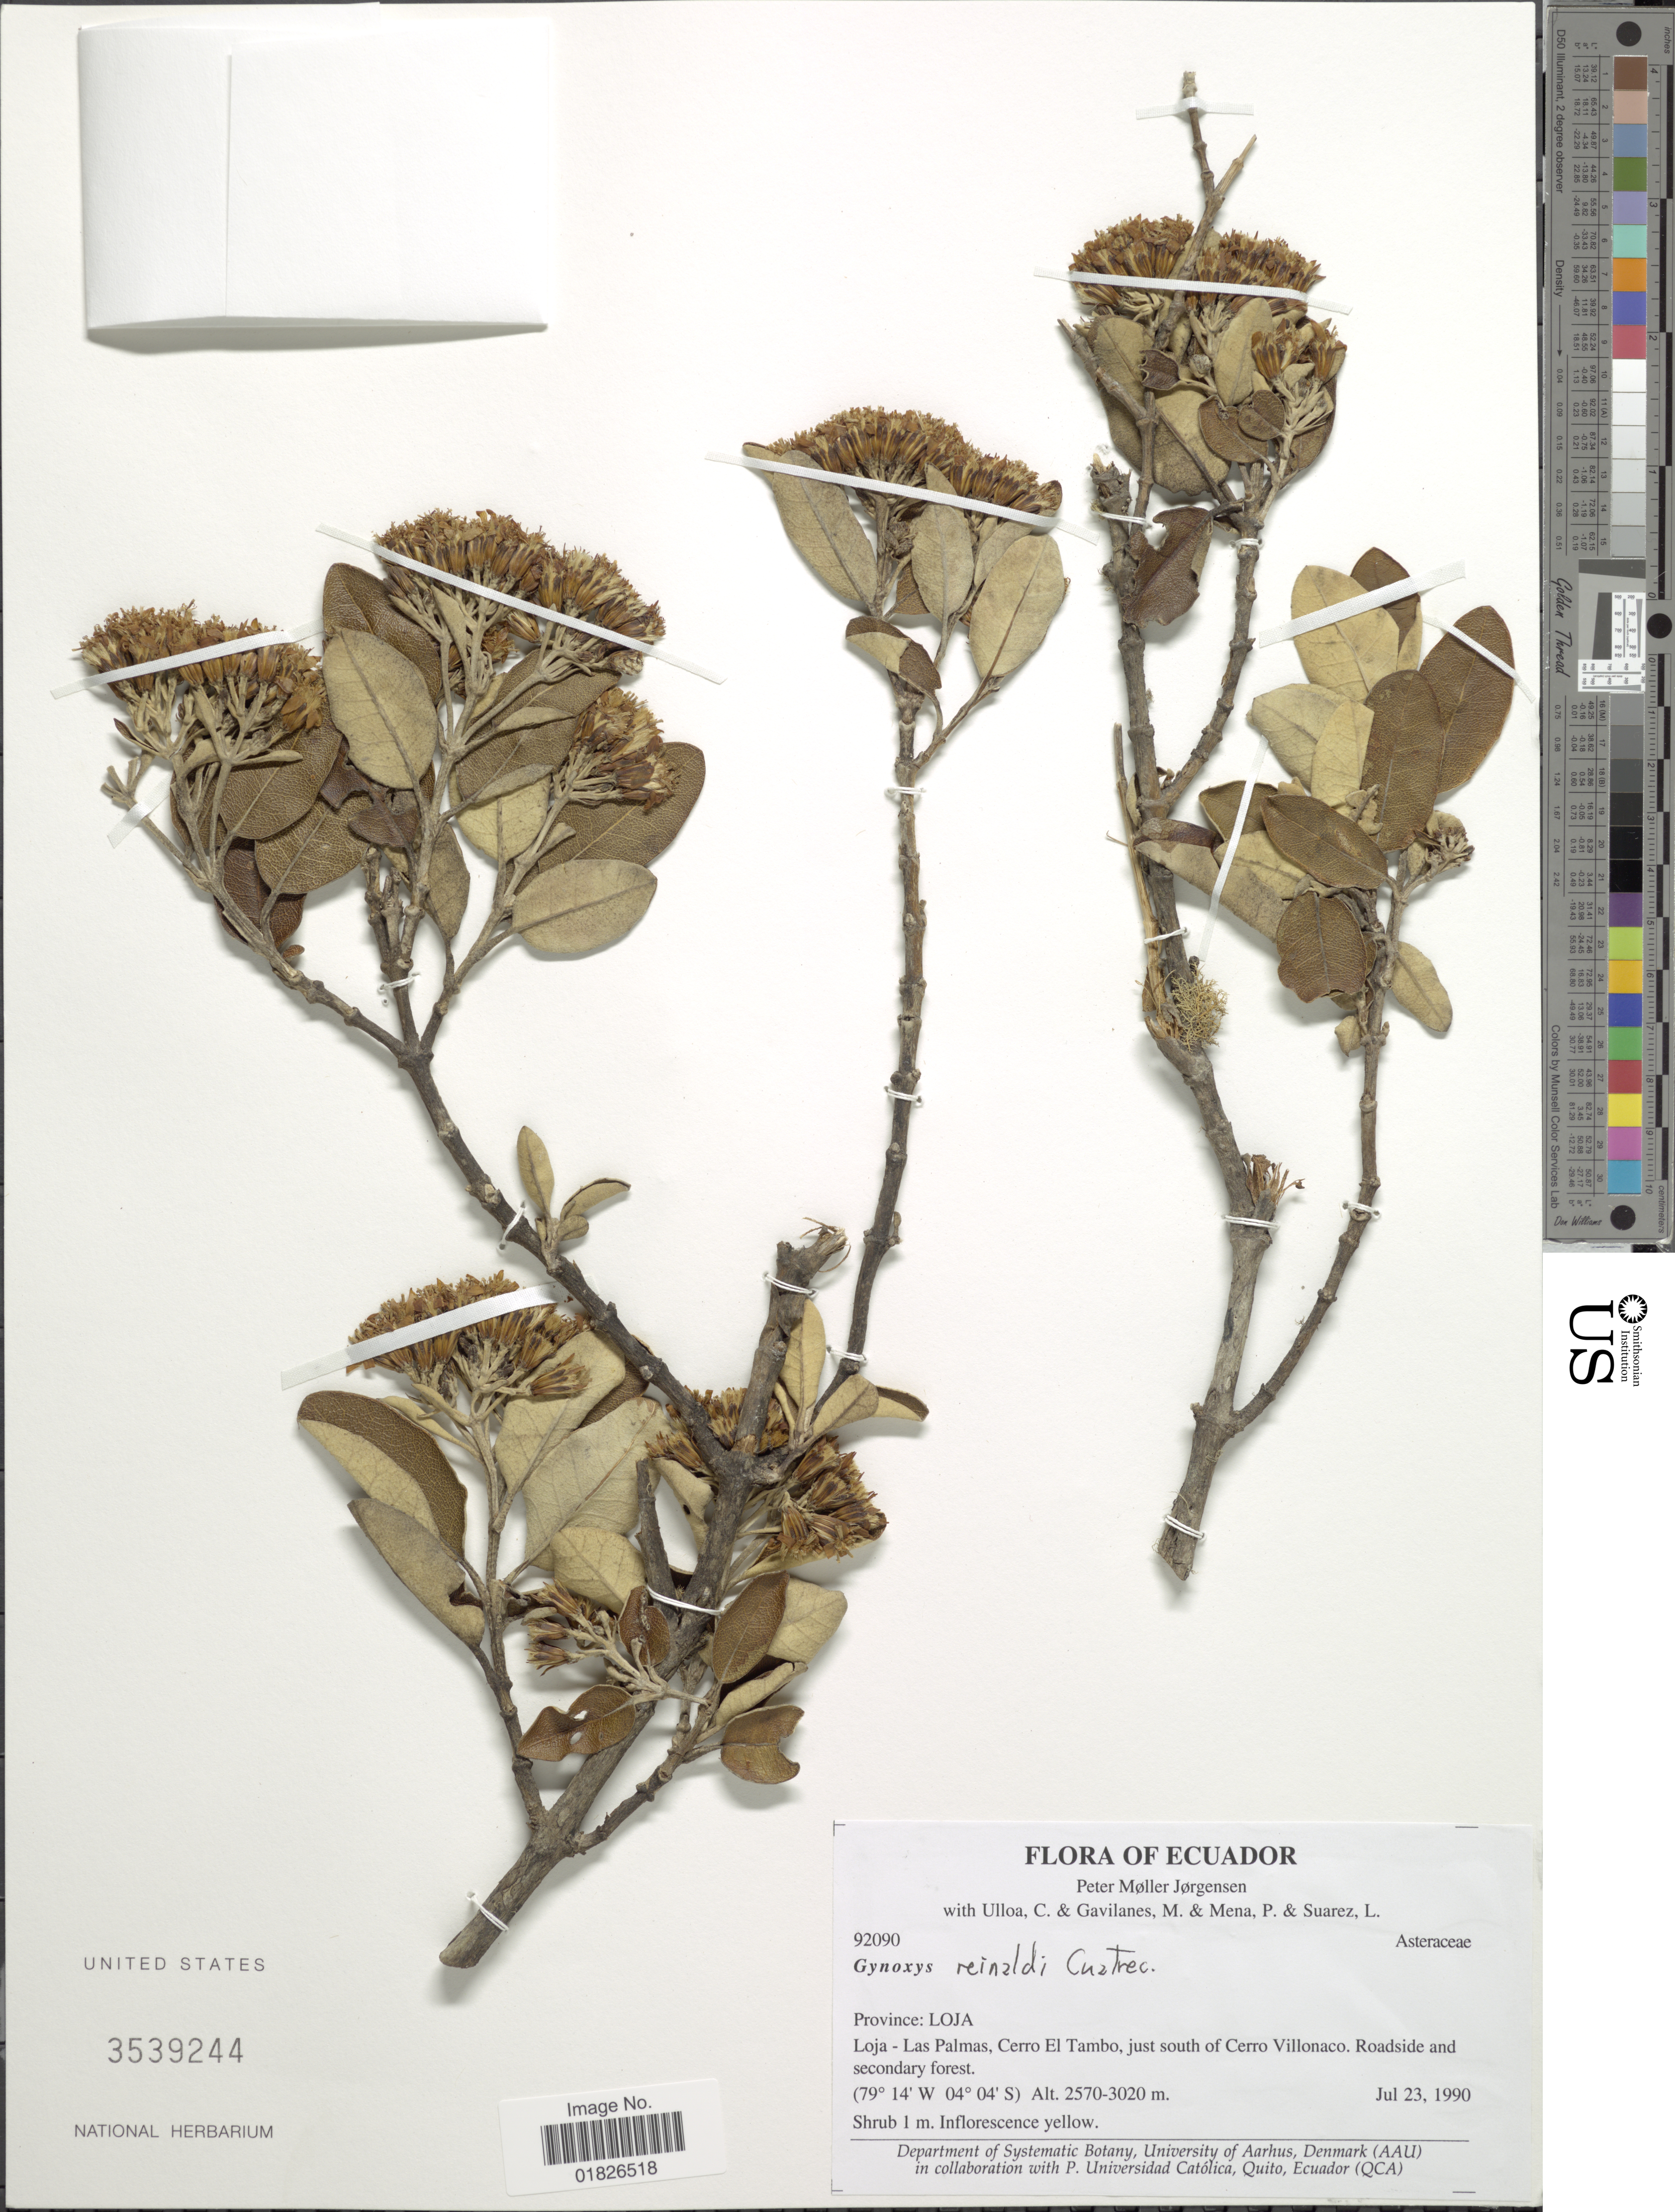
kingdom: Plantae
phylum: Tracheophyta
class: Magnoliopsida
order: Asterales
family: Asteraceae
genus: Gynoxys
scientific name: Gynoxys reinaldi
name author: Cuatrec.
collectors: P. M. Jørgensen, C. Ulloa, M. Gavilanes, P. Mena & L. Suarez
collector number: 92090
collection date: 1990-07-23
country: Ecuador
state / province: Loja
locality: Loja-Las Palmas, Cerro El Tambo, just south of Cerro Villonaco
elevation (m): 2570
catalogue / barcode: US 3539244